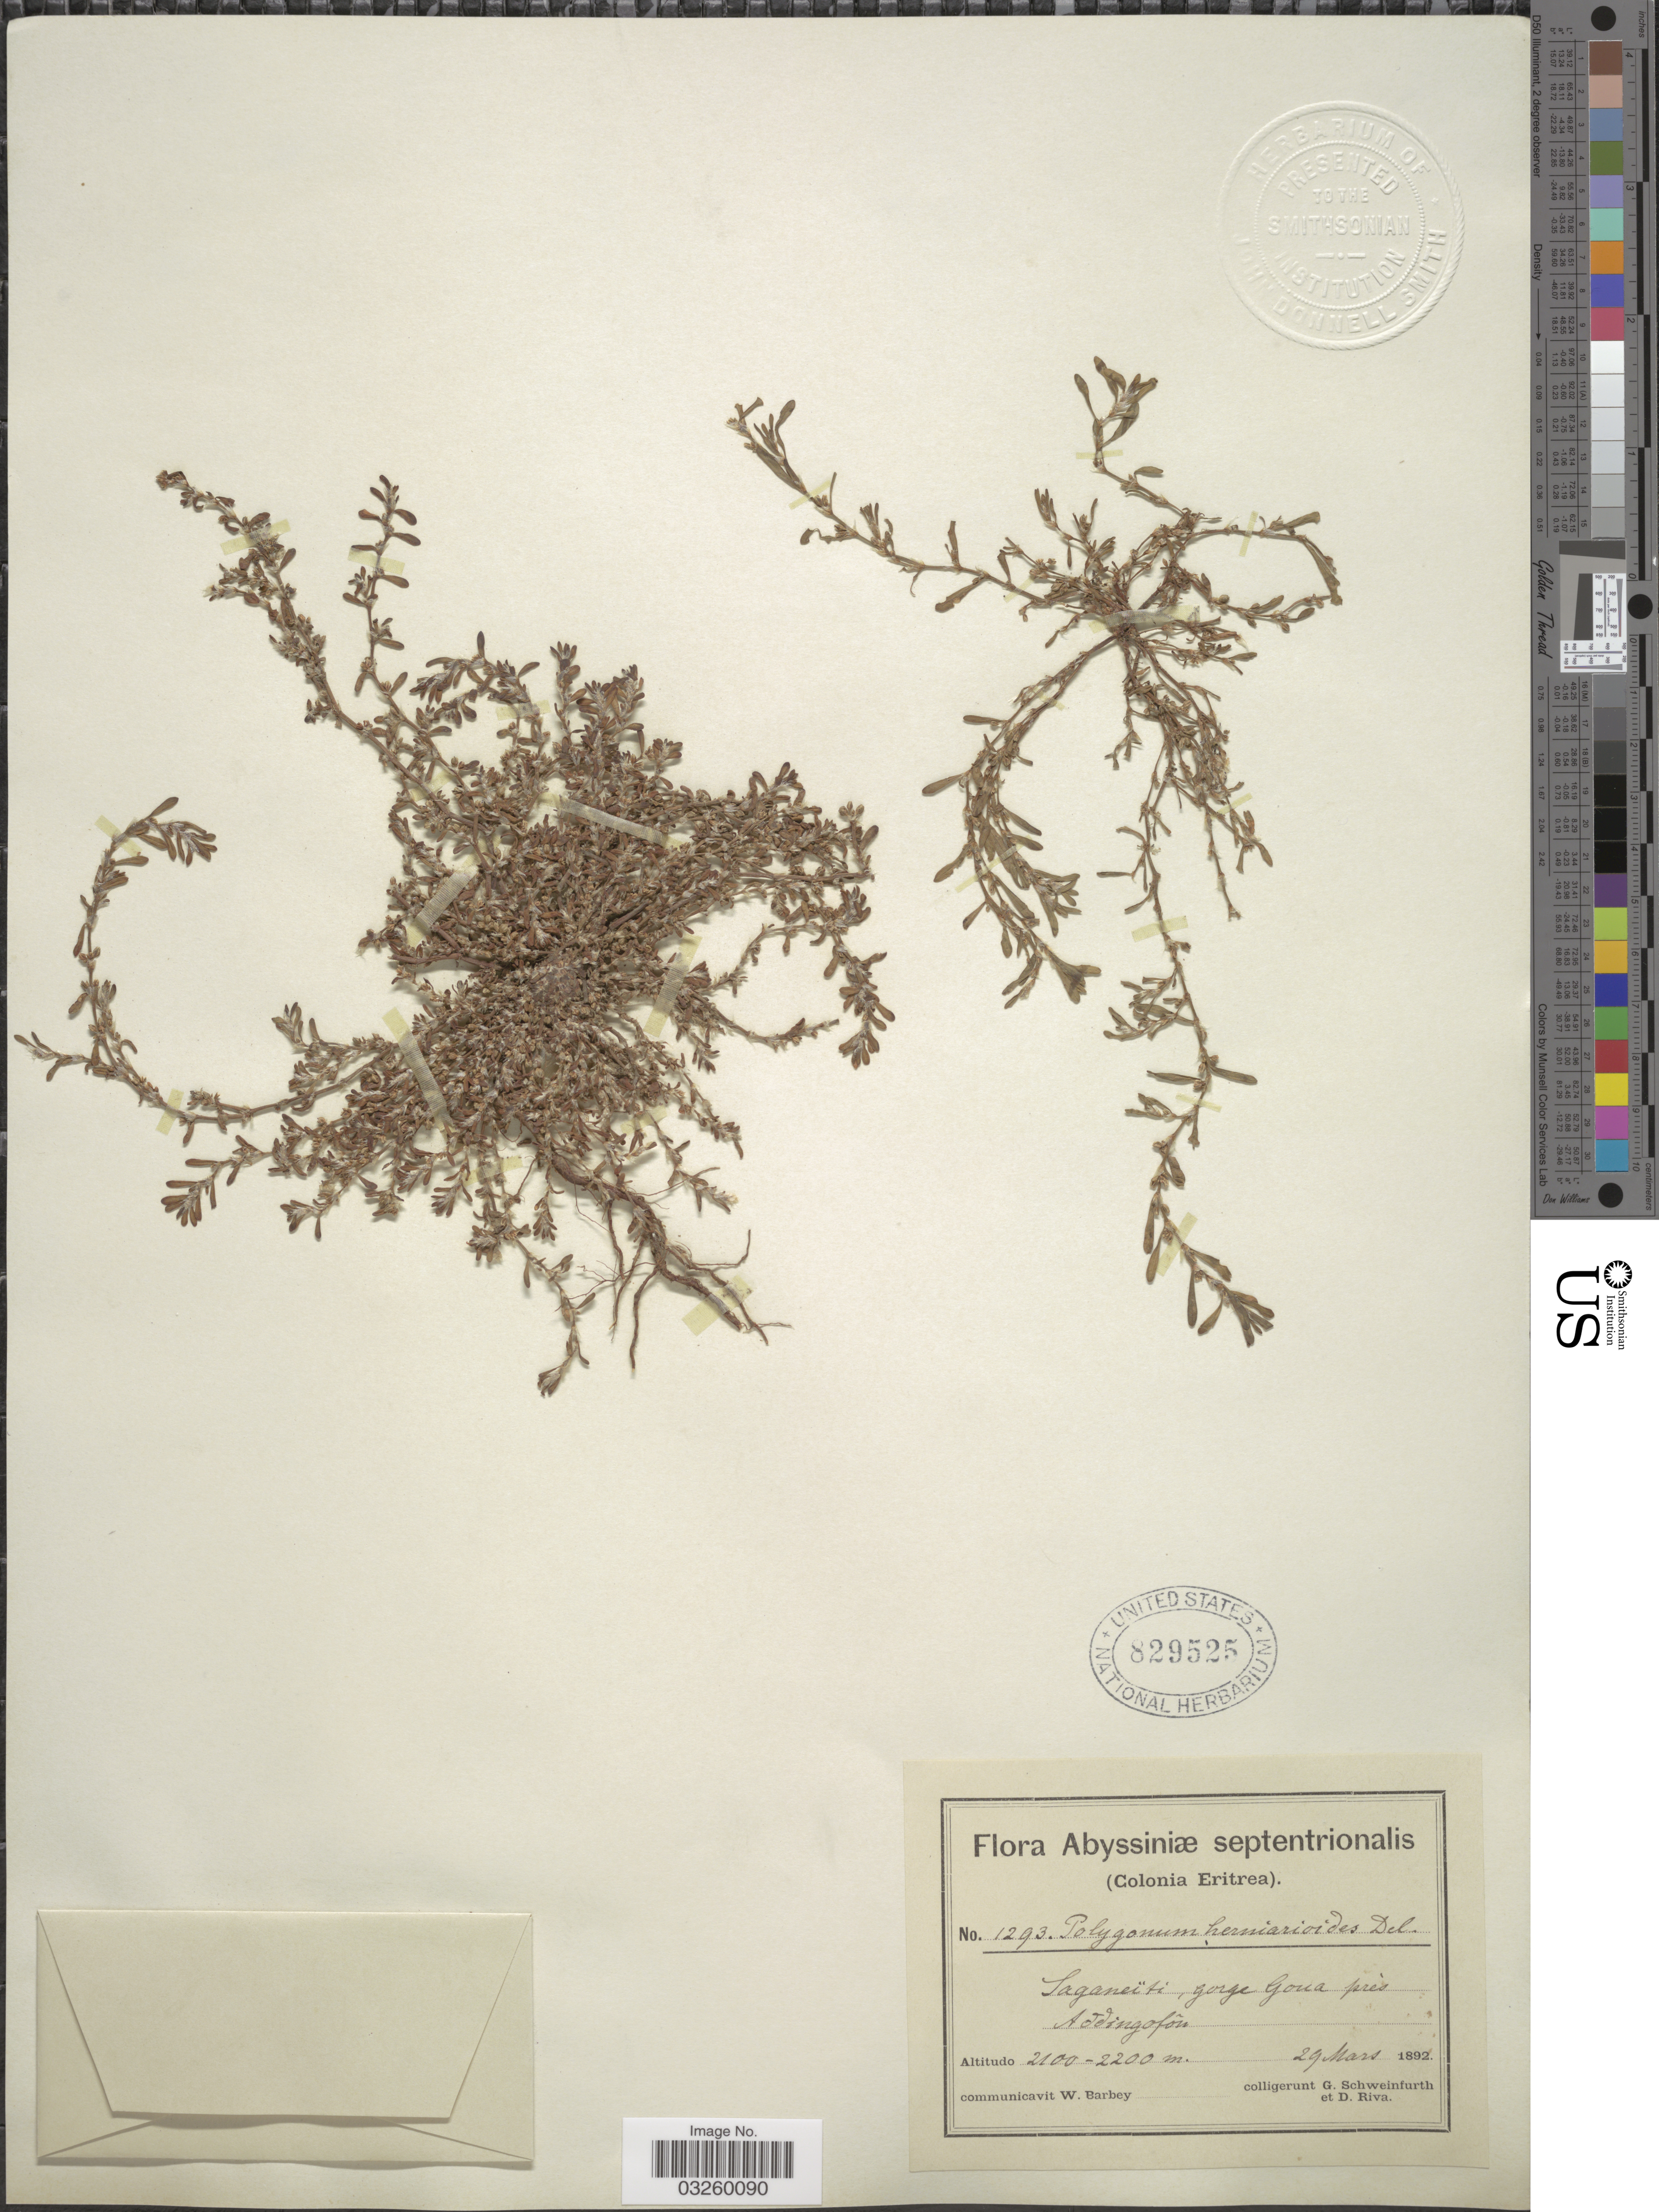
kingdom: Plantae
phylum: Tracheophyta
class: Magnoliopsida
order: Caryophyllales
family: Polygonaceae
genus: Polygonum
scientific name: Polygonum herniarioides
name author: Spreng.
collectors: G. A. Schweinfurth (herbarium) & D. Riva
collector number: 1293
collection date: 1892-03-29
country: Eritrea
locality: Abyssiniæ septentrionalis. (Colonia Eritrea). Saganeiti, gorge Goua près Addingofôn. [interpreted]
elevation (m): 2100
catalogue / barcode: US 829525